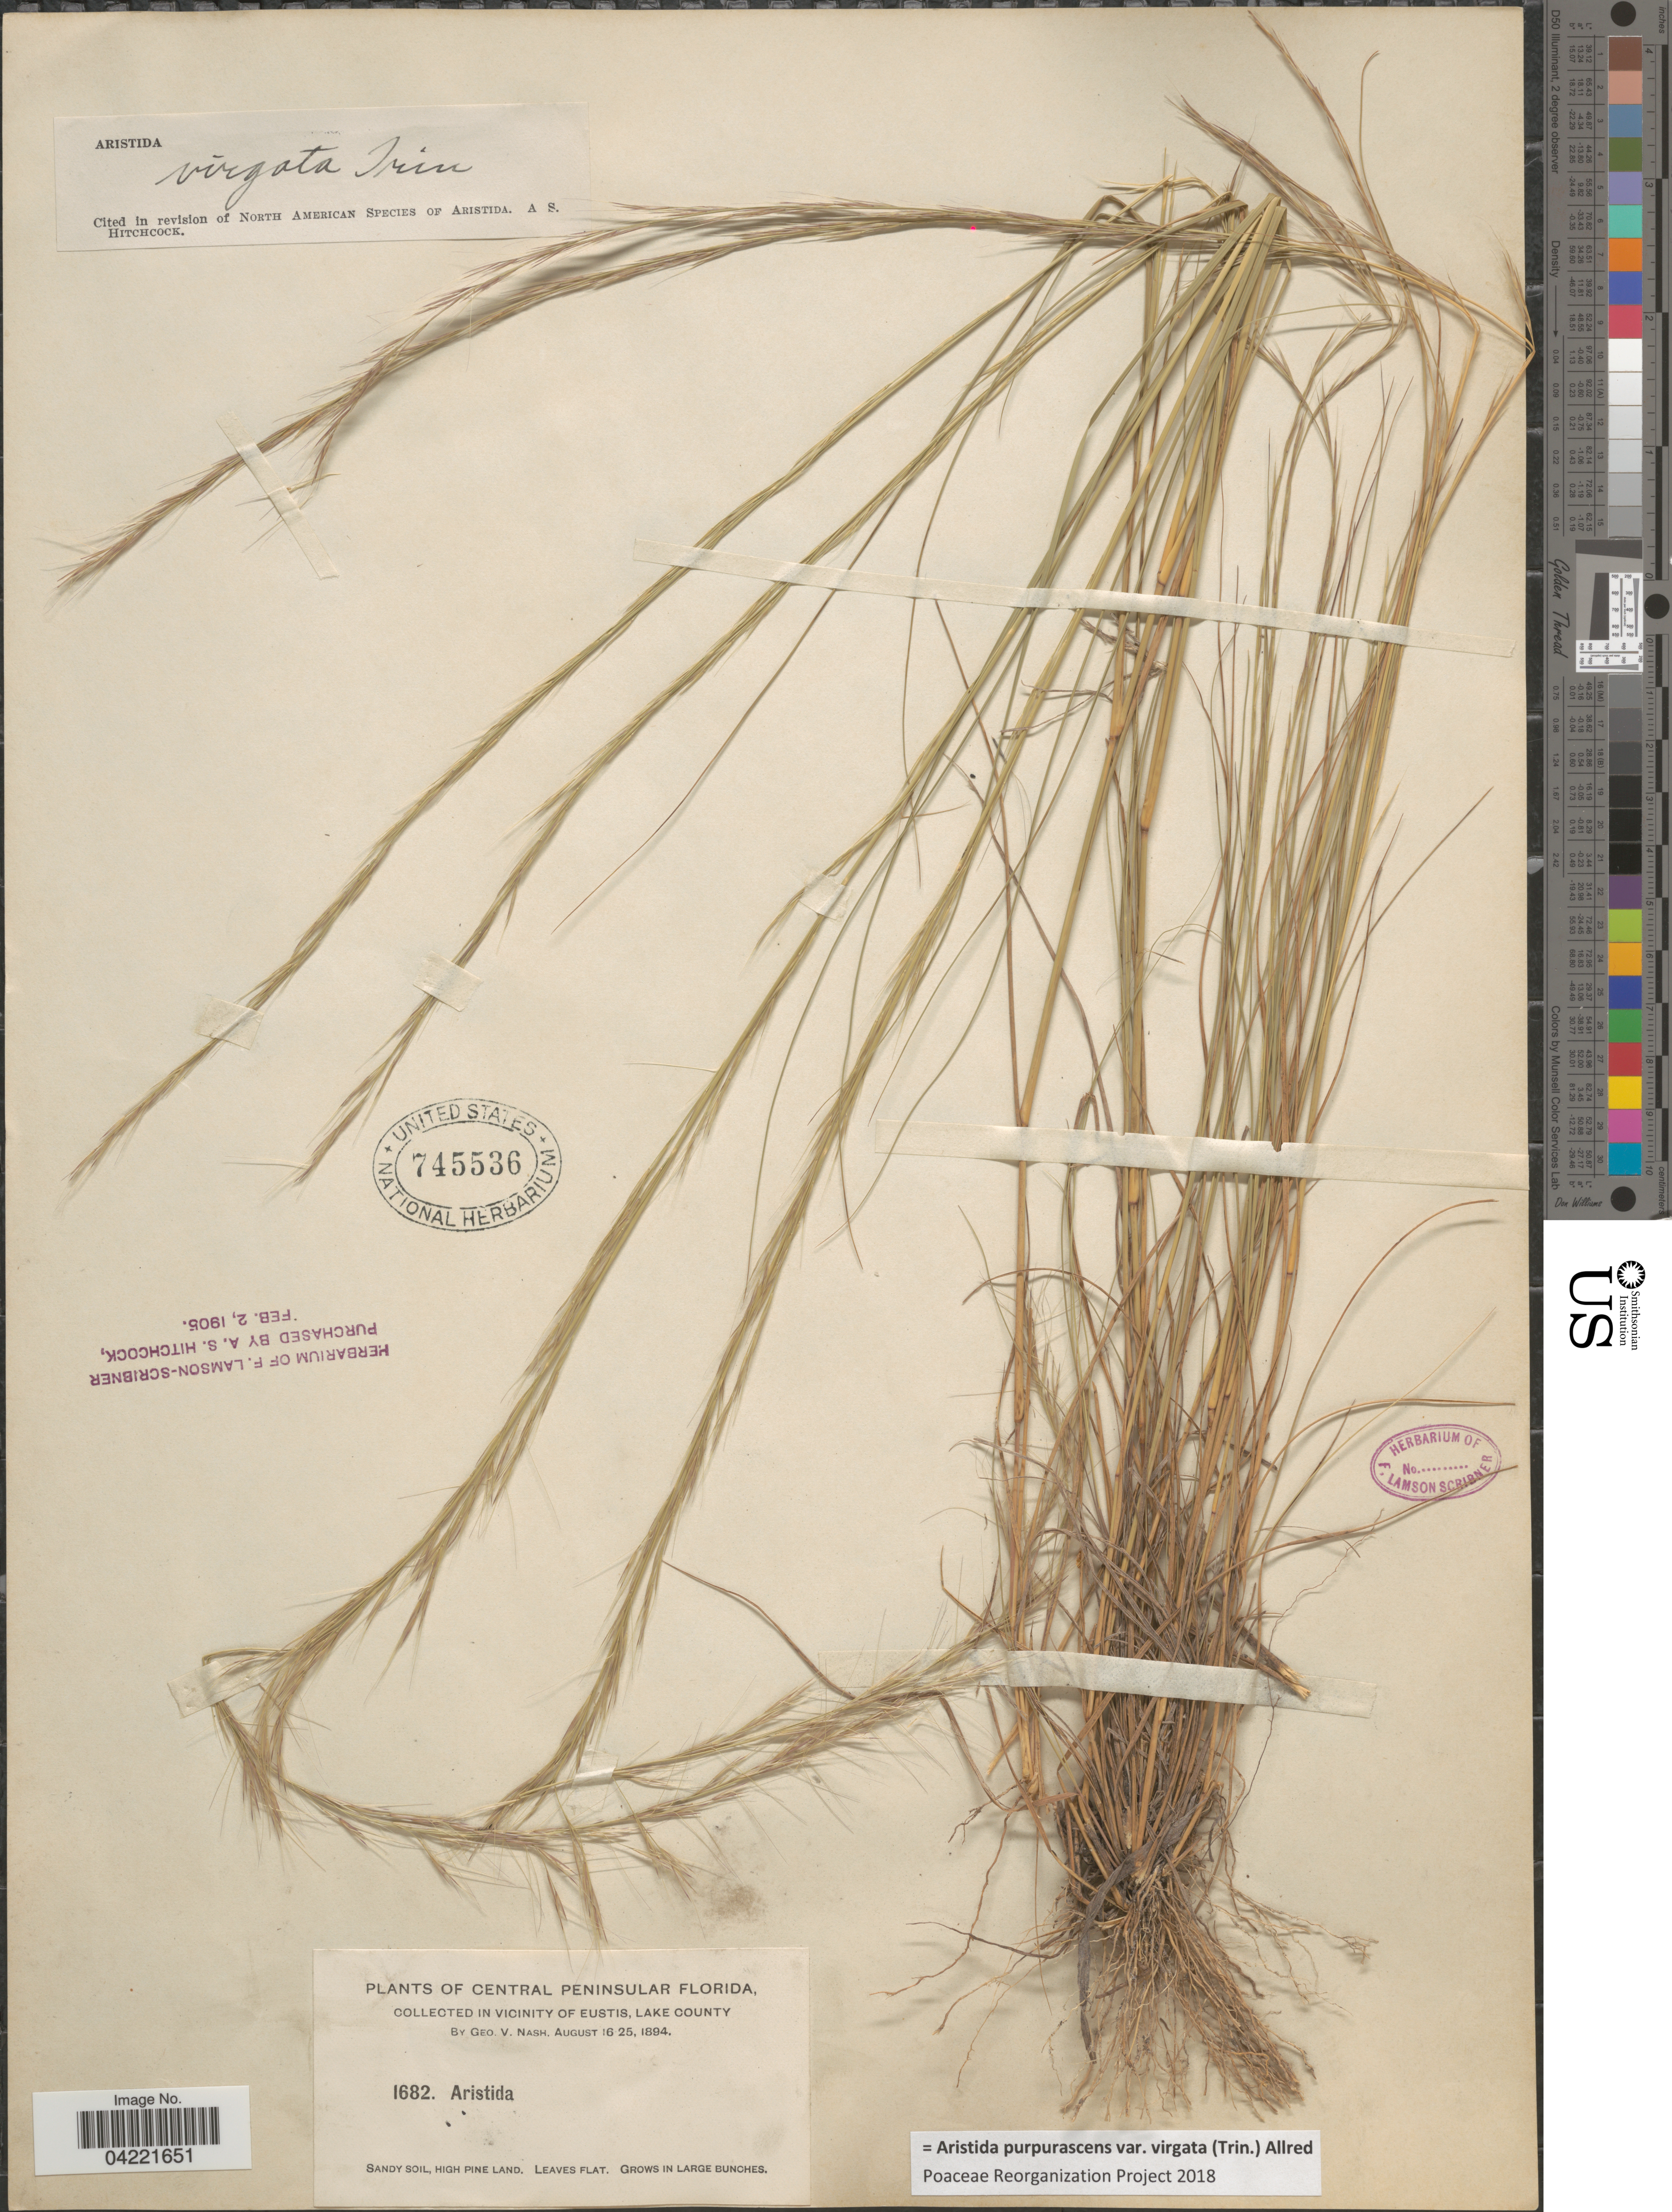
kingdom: Plantae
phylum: Tracheophyta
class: Liliopsida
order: Poales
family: Poaceae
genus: Aristida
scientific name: Aristida purpurascens var. virgata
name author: (Trin.) Allred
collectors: G. V. Nash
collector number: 1682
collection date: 1894-08-16/1894-08-25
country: United States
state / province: Florida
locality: Central Peninsular Florida. In vicinity of Eustis, Lake County.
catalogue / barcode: US 745536